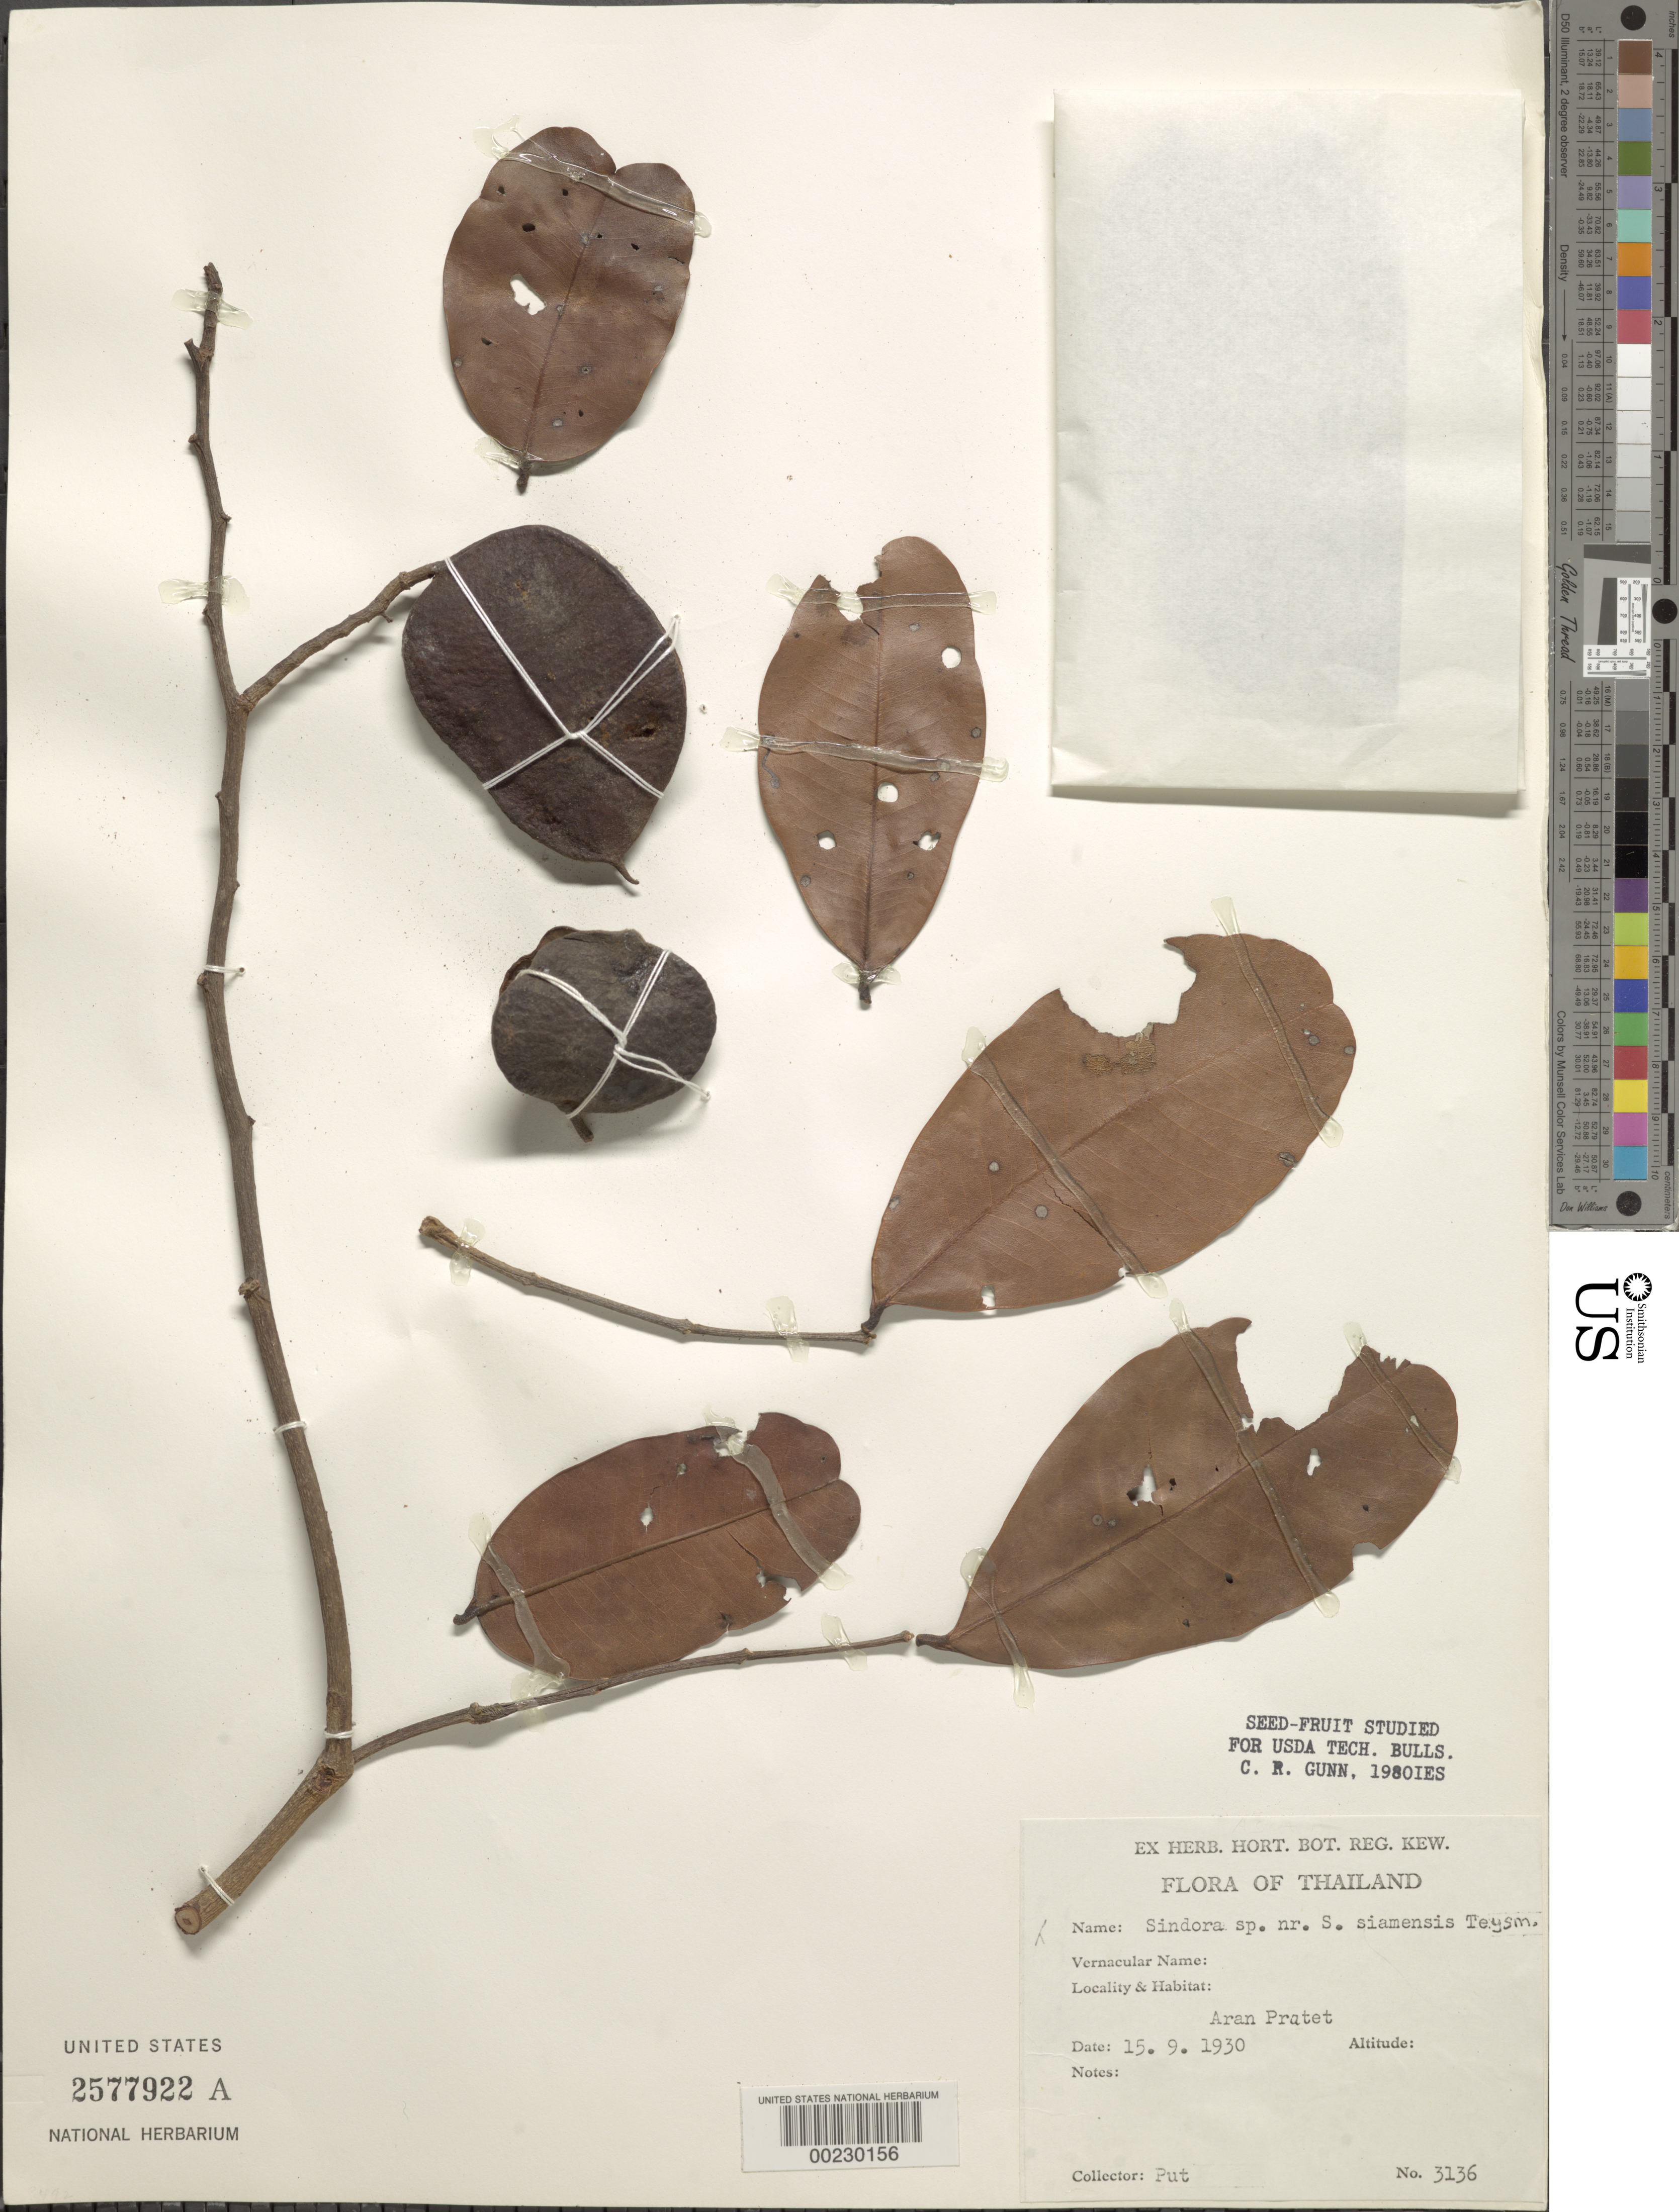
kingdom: Plantae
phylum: Tracheophyta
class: Magnoliopsida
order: Fabales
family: Fabaceae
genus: Sindora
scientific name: Sindora sp.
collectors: -. Put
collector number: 3136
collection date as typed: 15 Sep 1930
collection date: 1930-09-15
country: Thailand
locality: Aran pratet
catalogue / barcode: US 2577922A